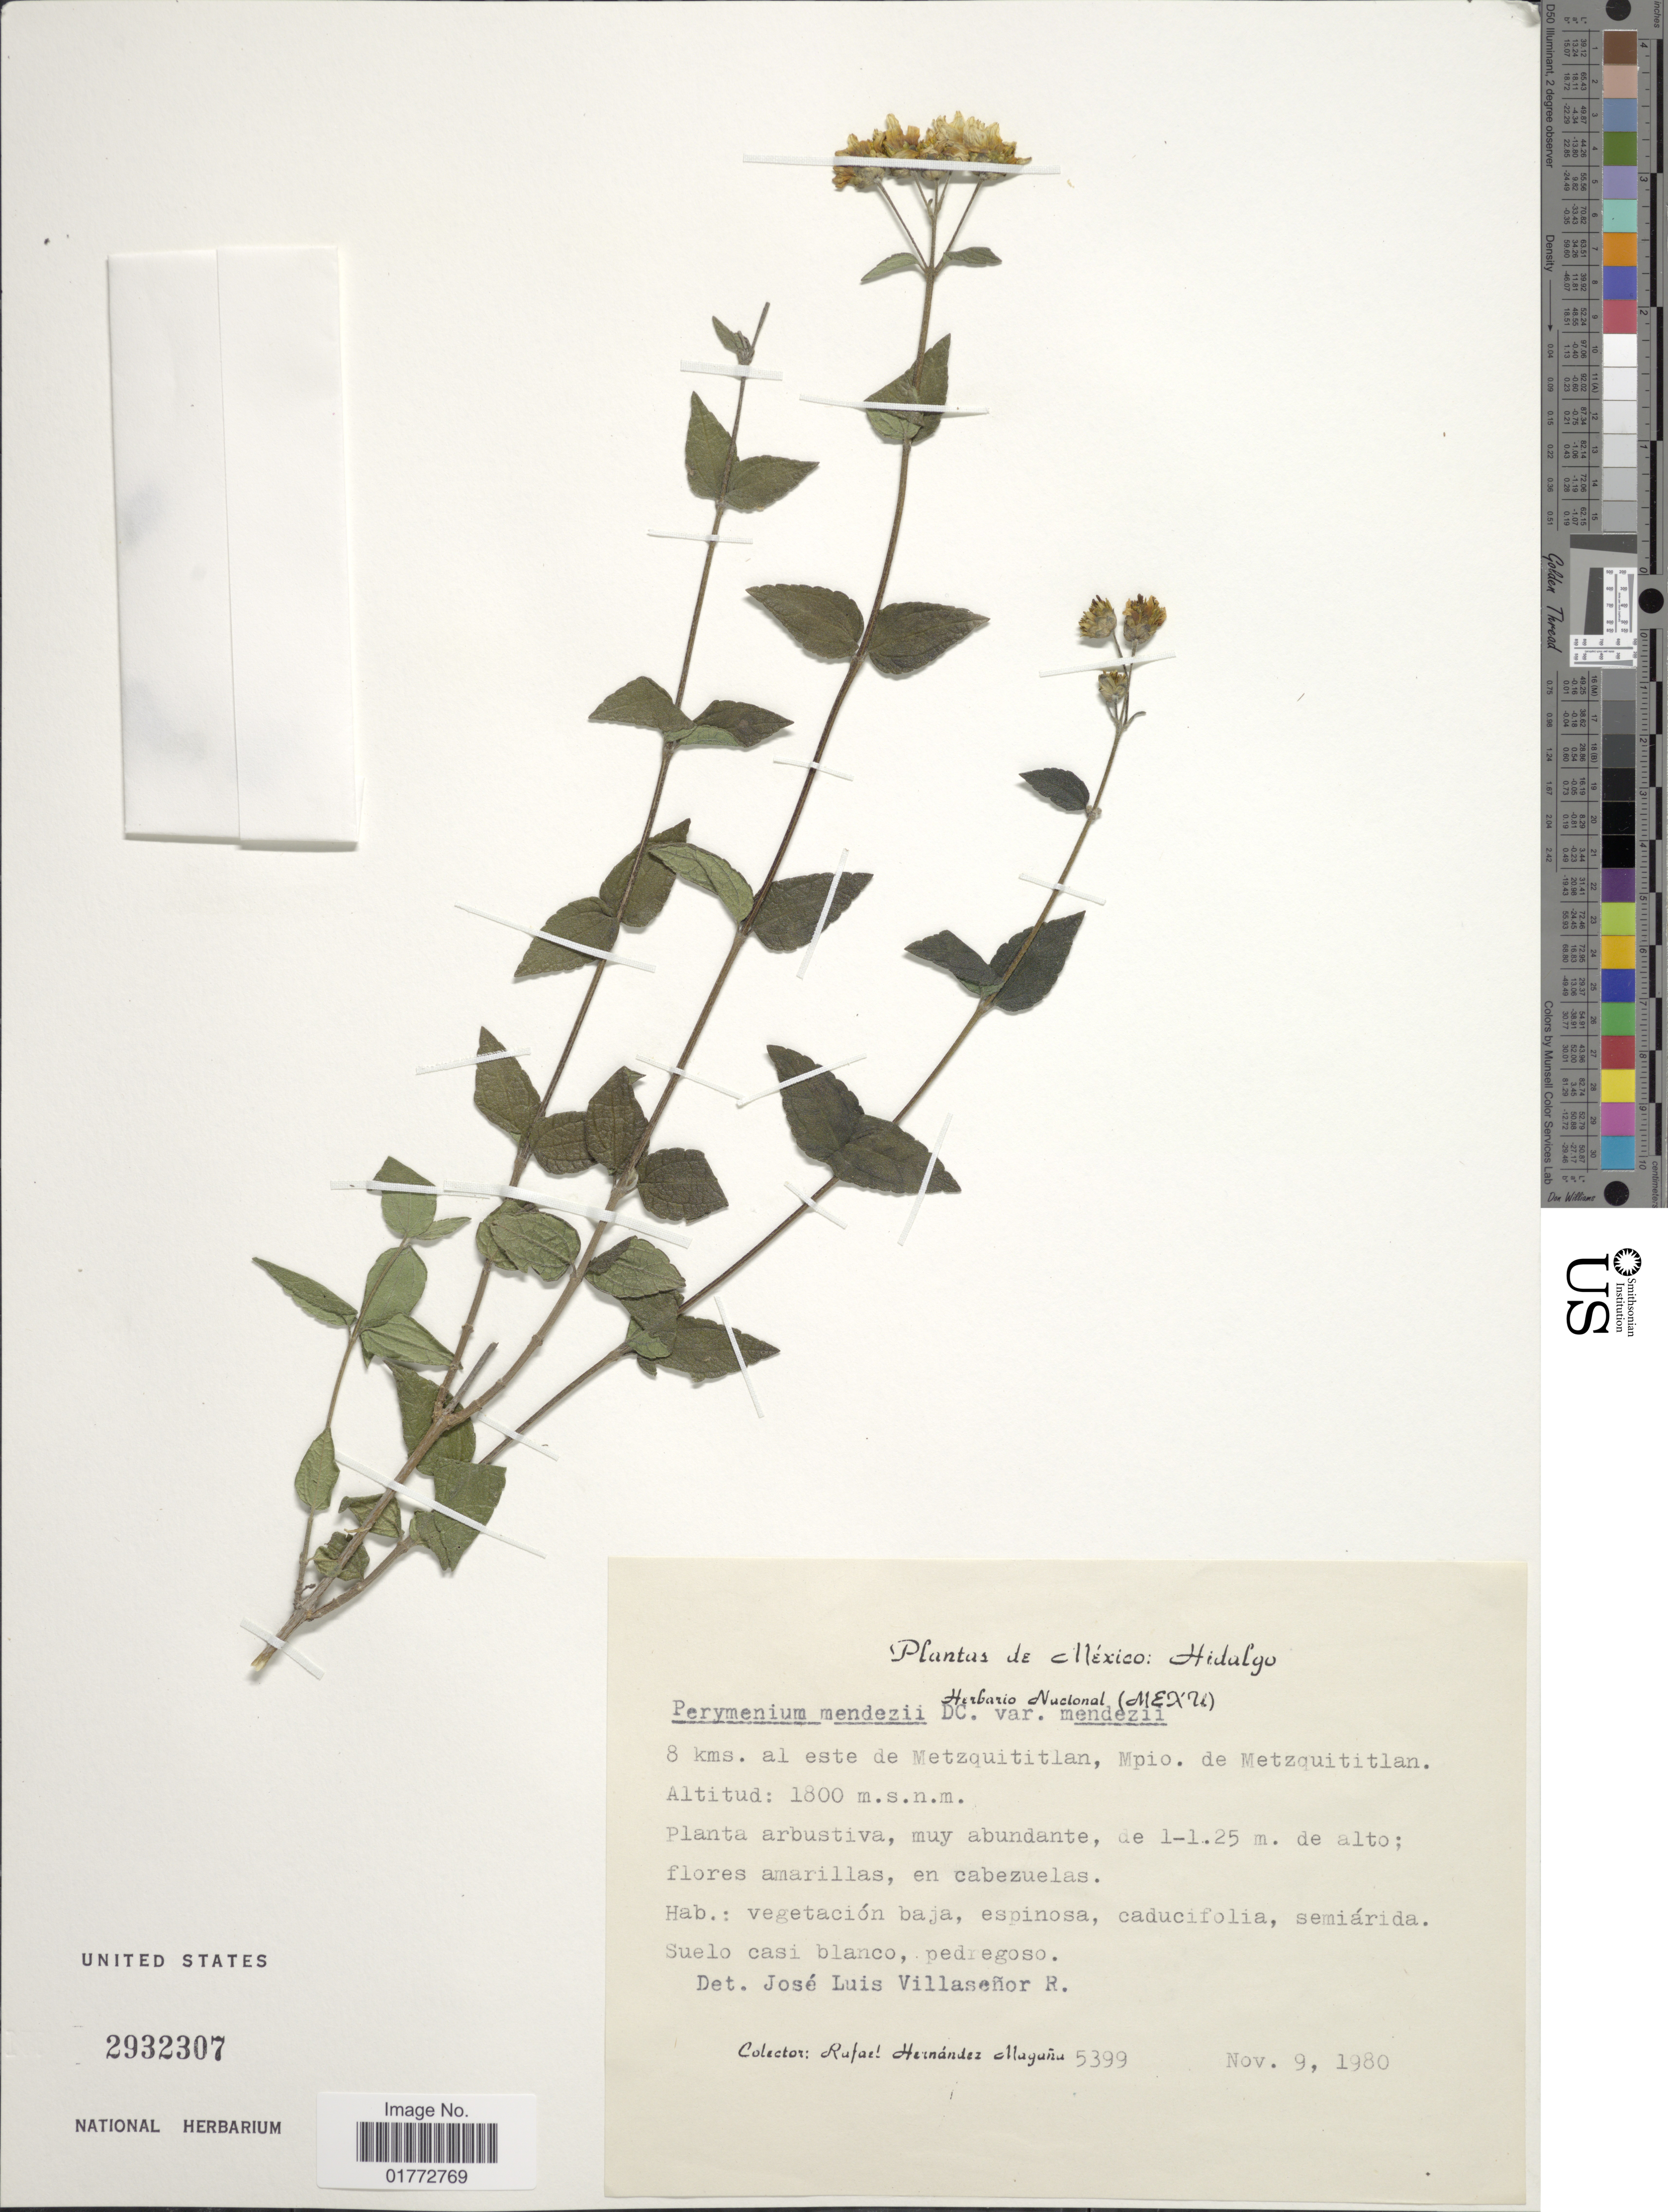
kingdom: Plantae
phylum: Tracheophyta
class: Magnoliopsida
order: Asterales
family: Asteraceae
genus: Perymenium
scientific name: Perymenium mendezii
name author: DC.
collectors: R. Hernández-M.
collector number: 5399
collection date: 1980-11-09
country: Mexico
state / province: Hidalgo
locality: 8 kms. al este de Metzquititlan, Mpio. de Metzquititlan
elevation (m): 1800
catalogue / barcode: US 2932307